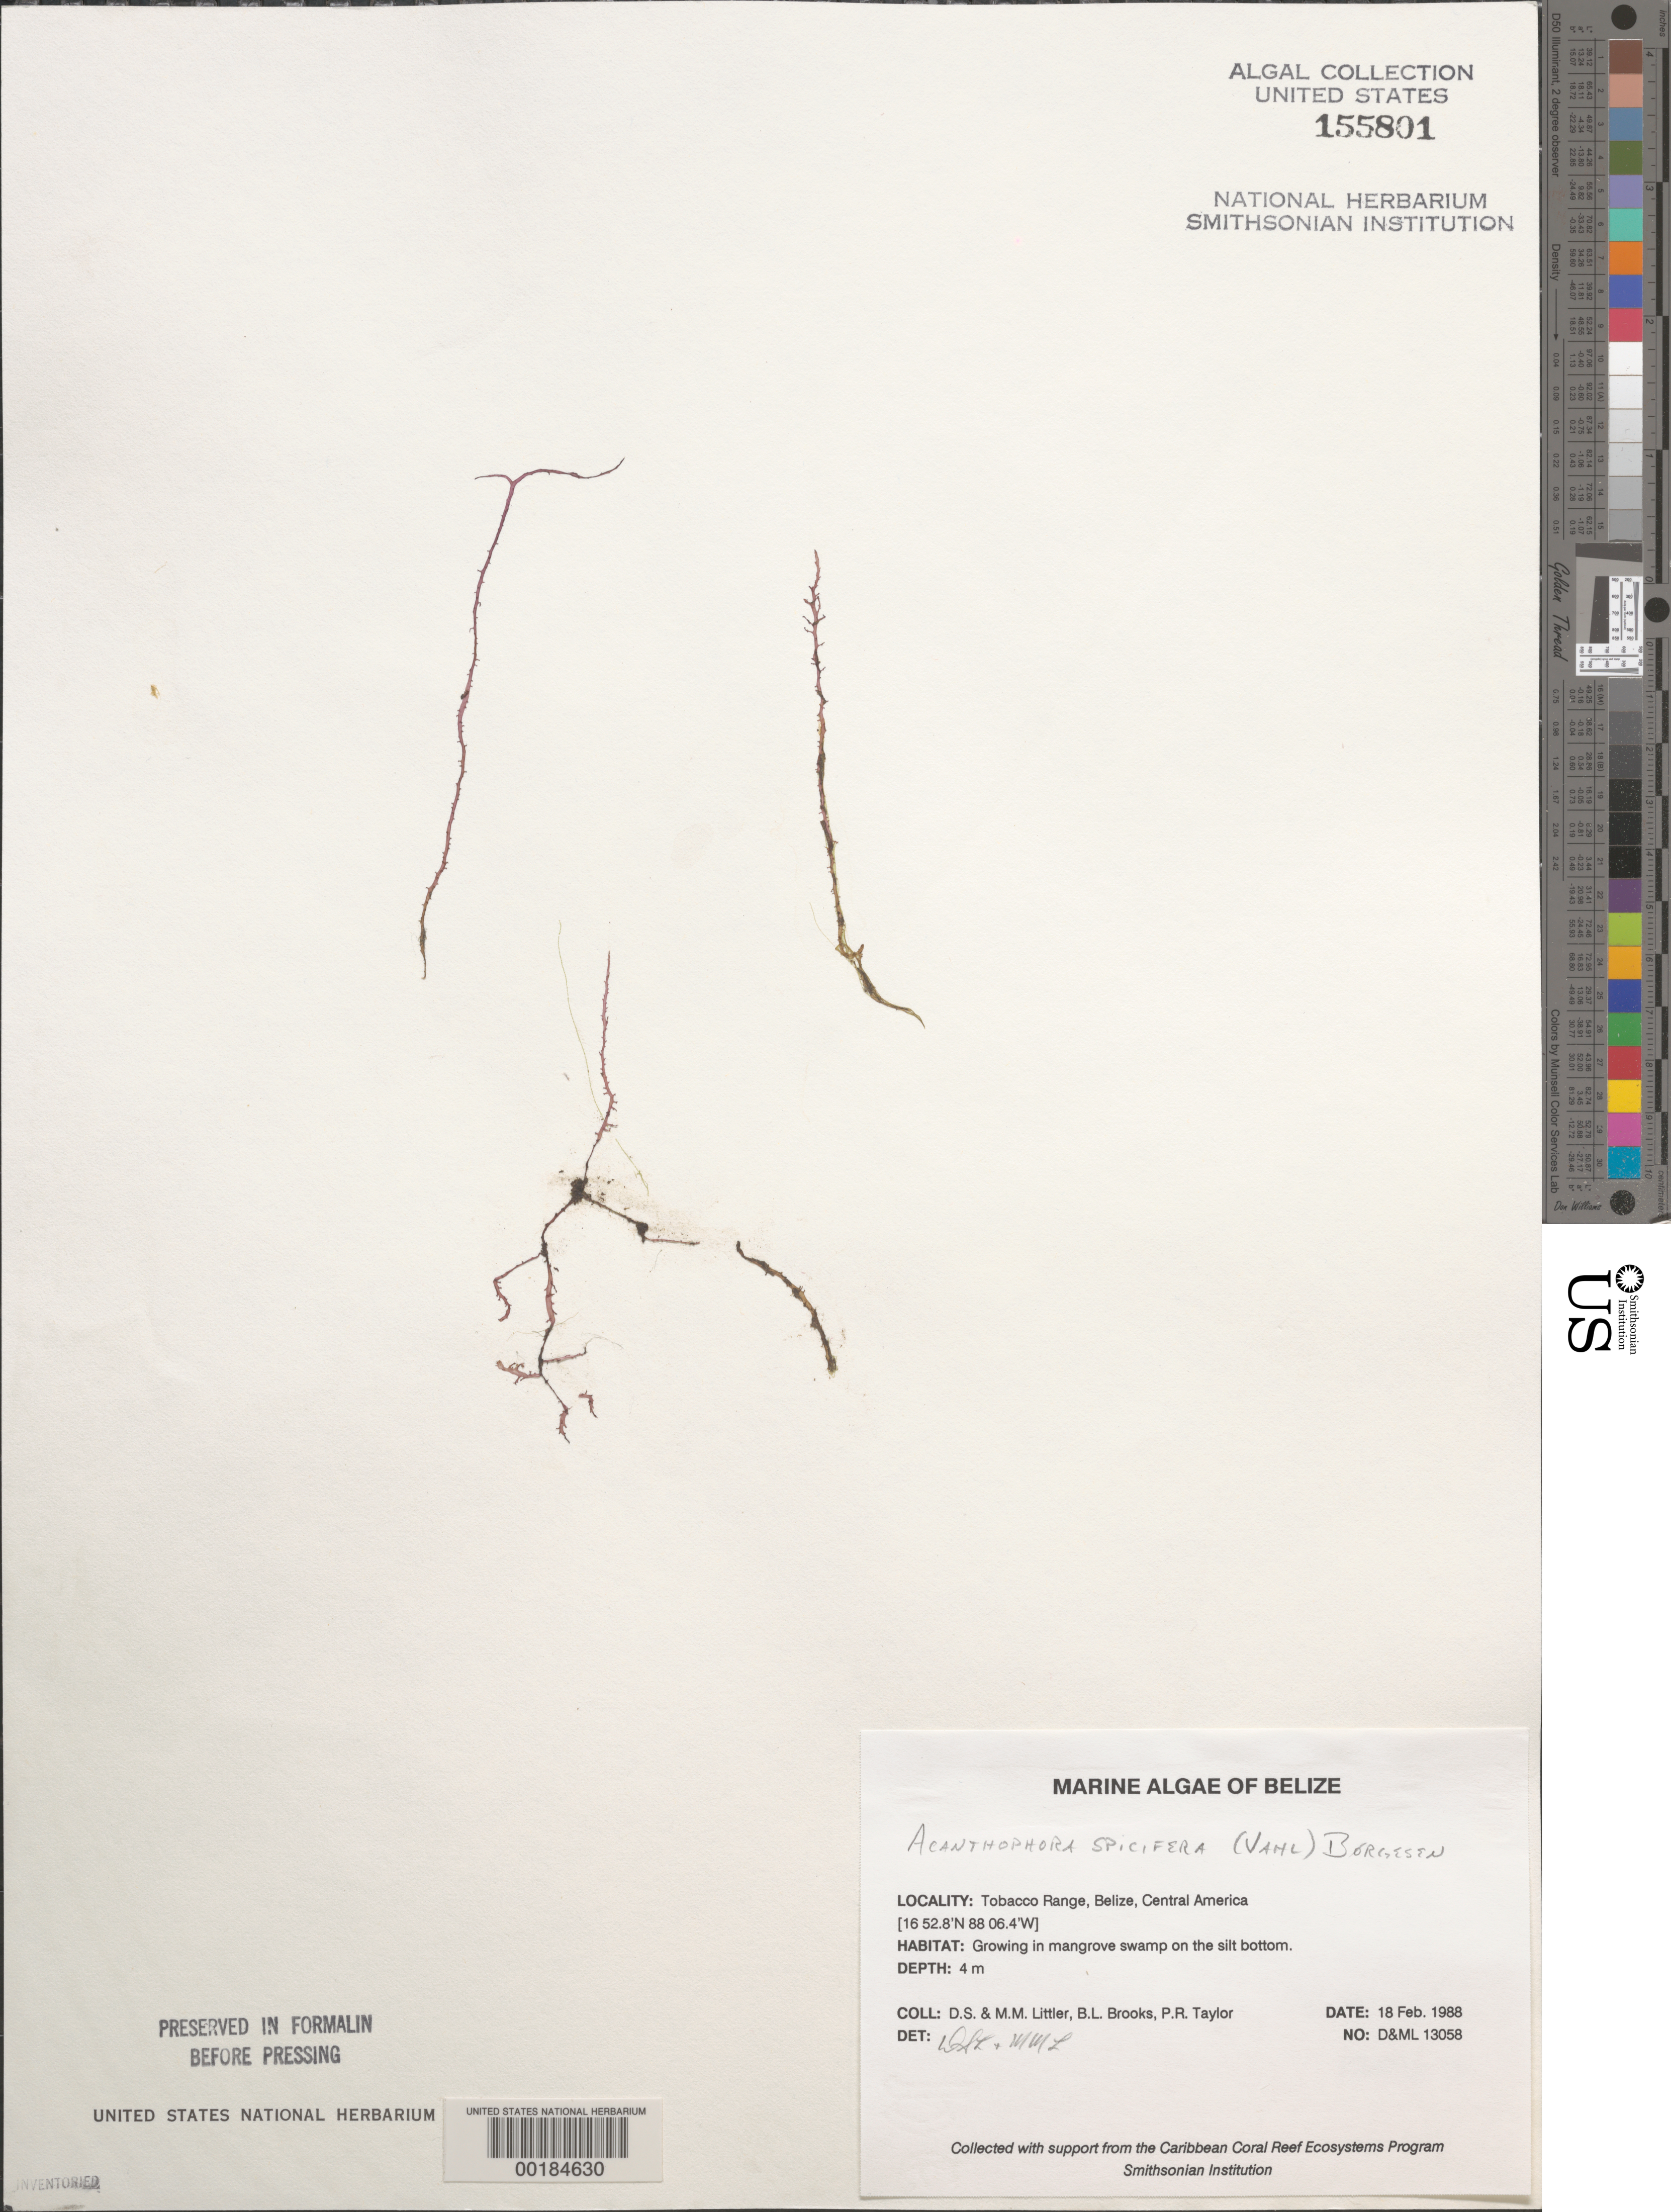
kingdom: Plantae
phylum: Rhodophyta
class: Florideophyceae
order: Ceramiales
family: Rhodomelaceae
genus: Acanthophora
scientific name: Acanthophora spicifera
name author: (Vahl) Børgesen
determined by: Littler, D. S.; Littler, M. M.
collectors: D. S. Littler, M. M. Littler, B. Brooks & P. R. Taylor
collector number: D&ML 13058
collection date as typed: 18 Feb 1988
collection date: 1988-02-18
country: Belize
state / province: Stann Creek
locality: Tobacco Range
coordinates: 16 52.8' N, 88 06.4' W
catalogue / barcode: US 155801